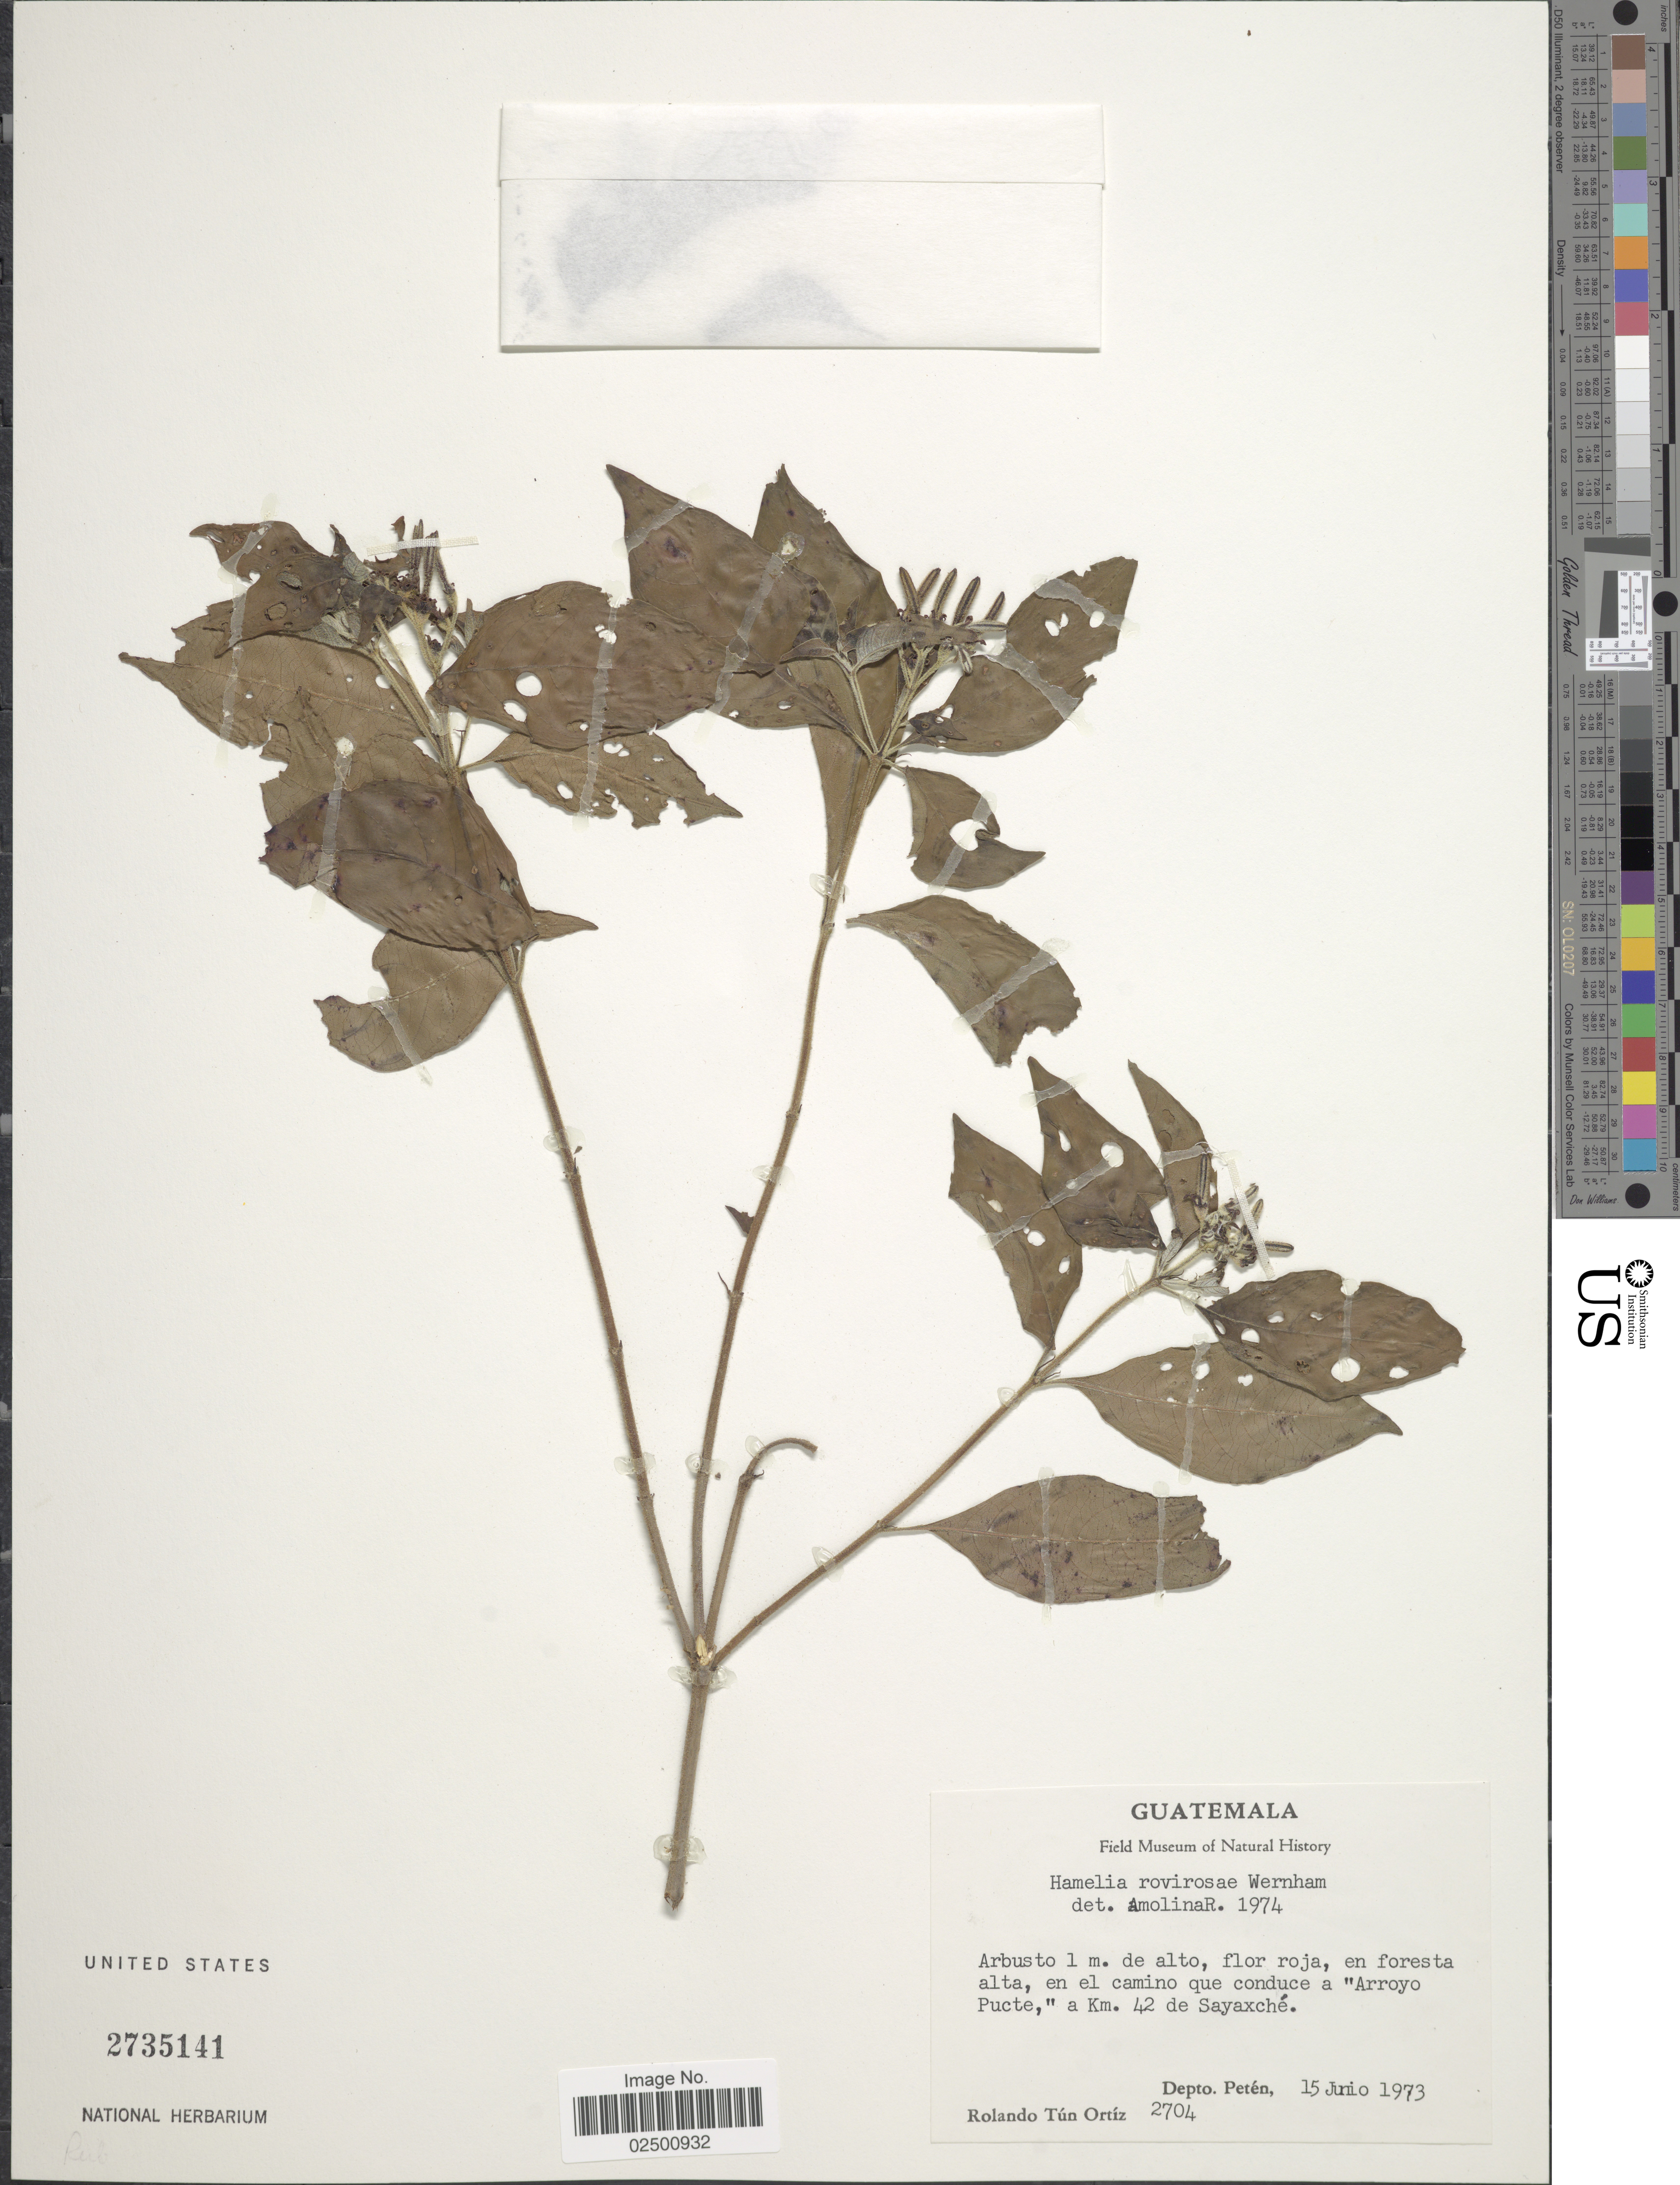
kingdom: Plantae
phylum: Tracheophyta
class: Magnoliopsida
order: Gentianales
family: Rubiaceae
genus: Hamelia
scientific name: Hamelia rovirosae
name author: Wernham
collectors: R. T. Ortíz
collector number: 2704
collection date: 1973-06-15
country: Guatemala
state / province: El Petén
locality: En el camino que conduce a "Arroyo Pucte," a Km. 42 de Sayaxche.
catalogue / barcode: US 2735141